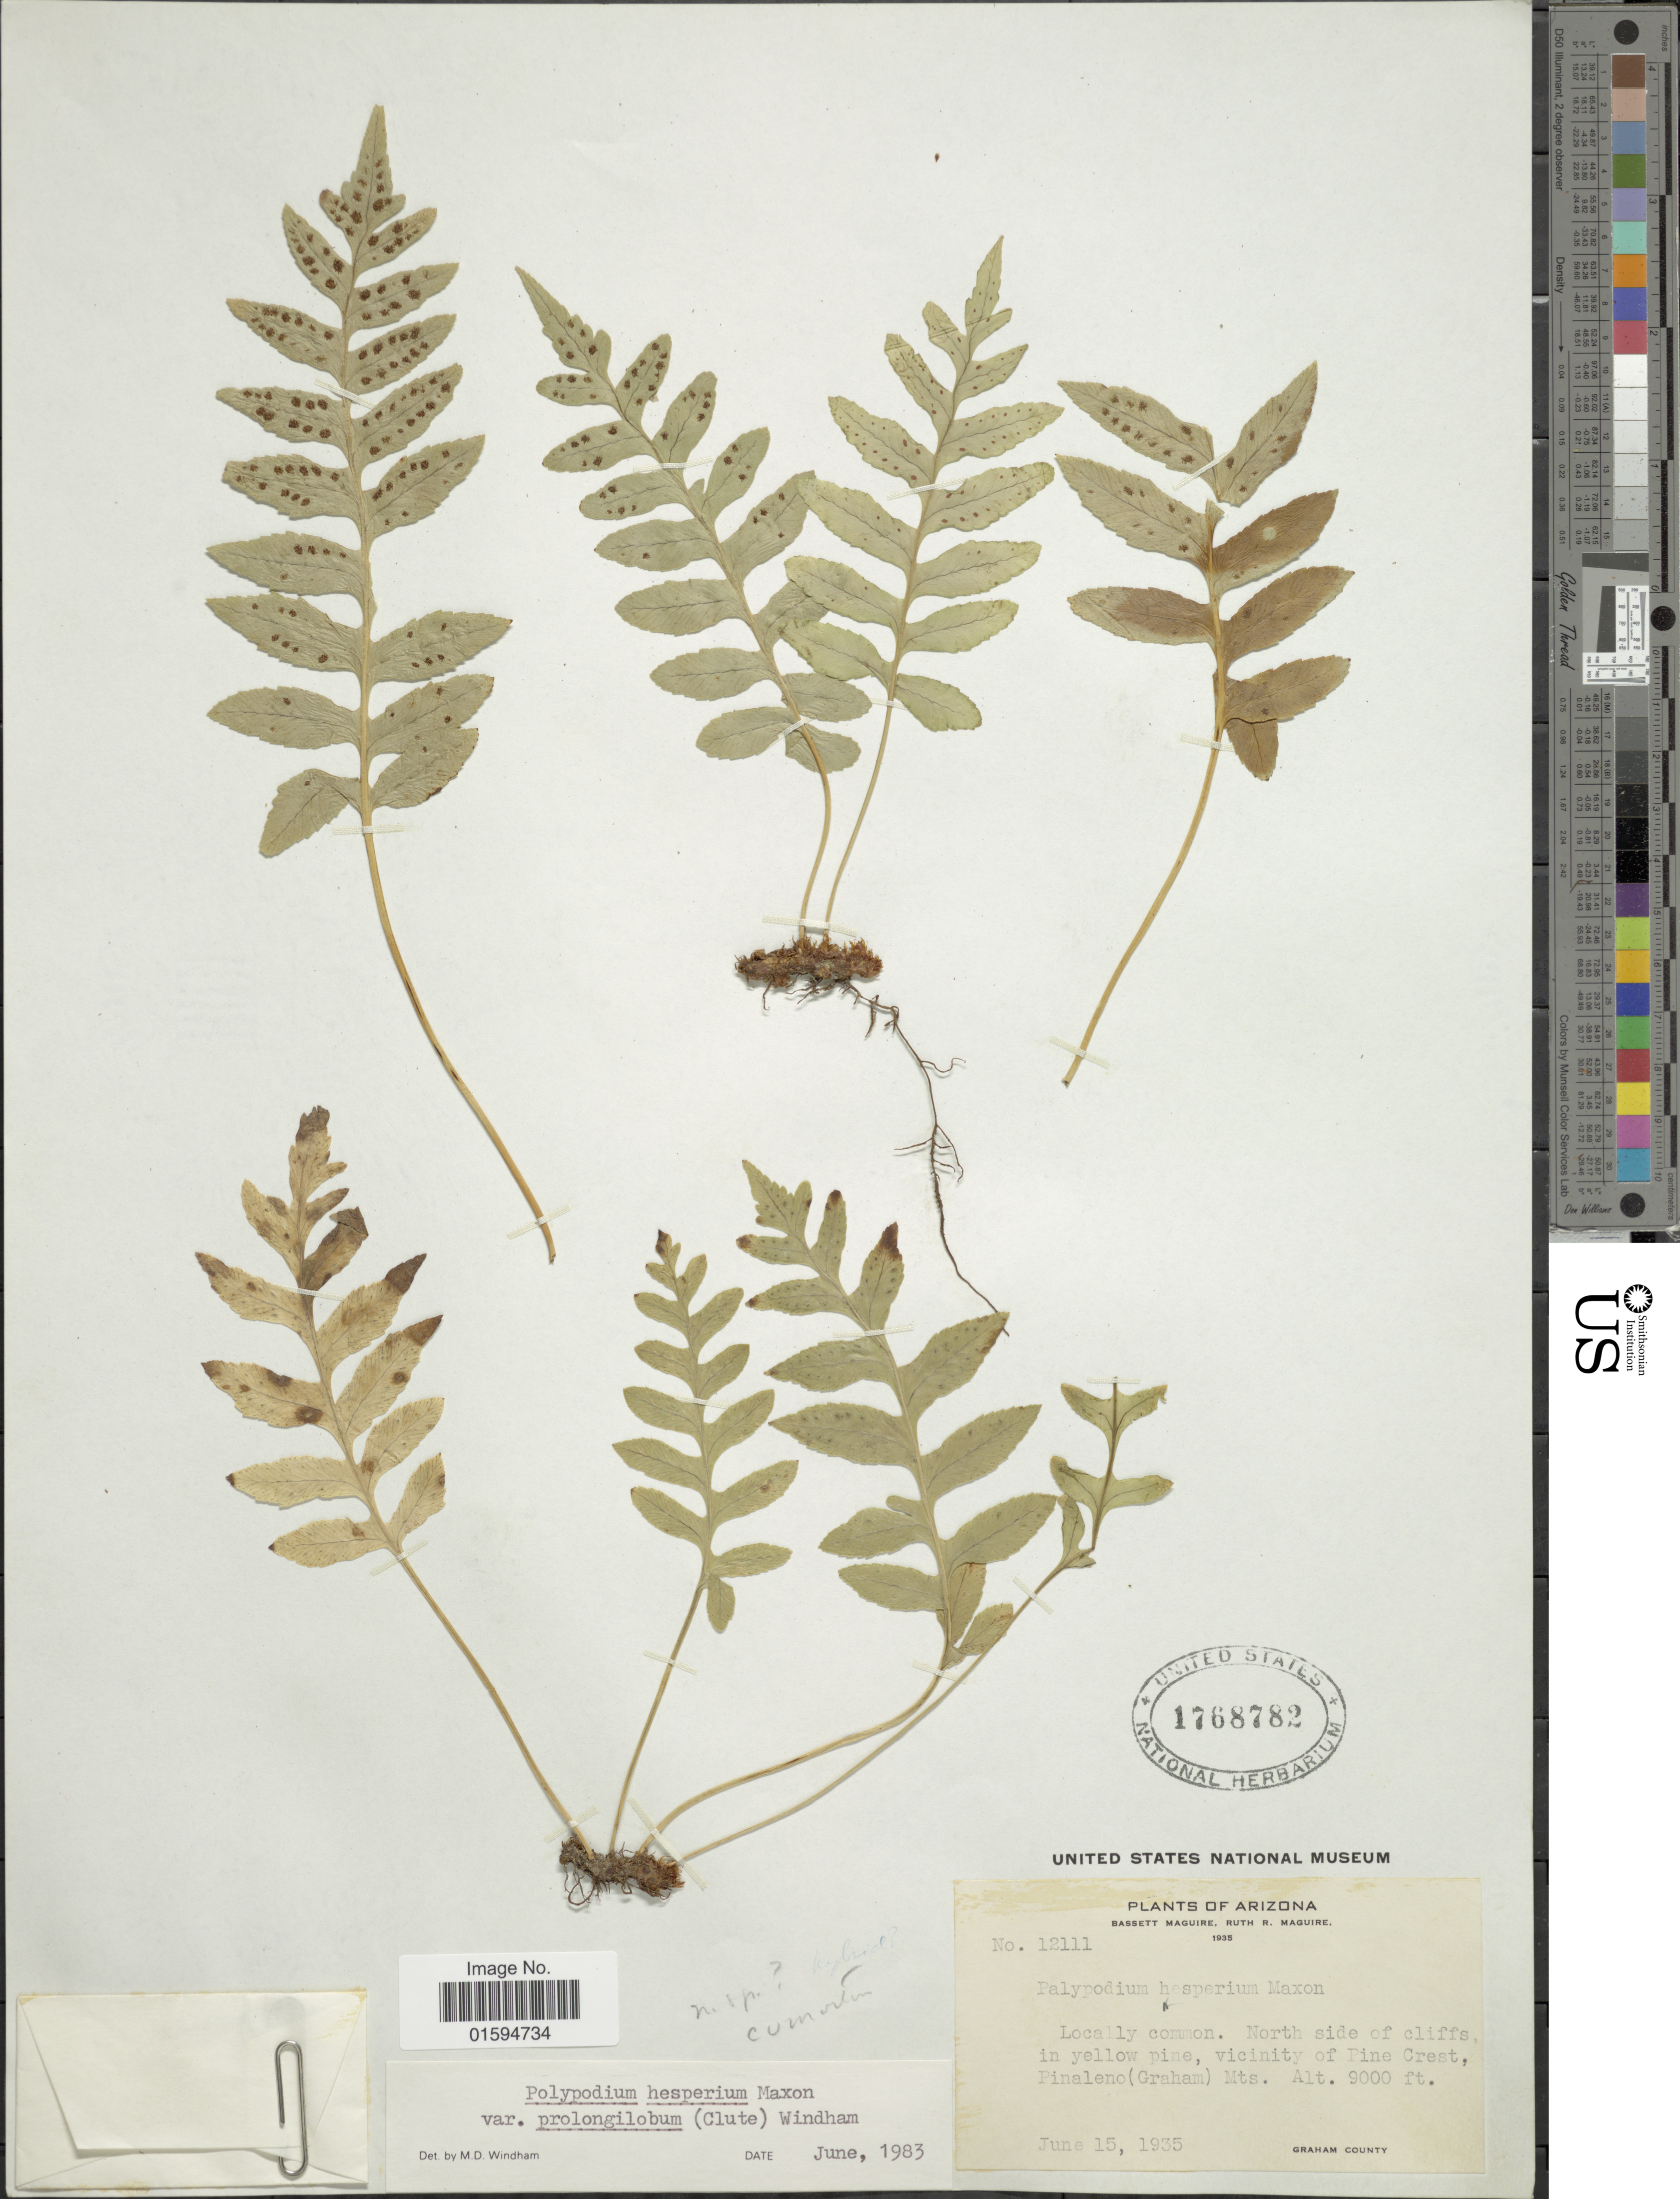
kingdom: Plantae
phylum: Tracheophyta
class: Polypodiopsida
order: Polypodiales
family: Polypodiaceae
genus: Polypodium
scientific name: Polypodium hesperium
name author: Maxon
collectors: B. Maguire & R. R. Maguire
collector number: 12111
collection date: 1935-06-15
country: United States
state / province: Arizona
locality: North side of cliffs, in yellow pine, Vicinity of Pine Crest, Pinaleno (Graham) Mts. Graham County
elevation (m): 2743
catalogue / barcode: US 1768782